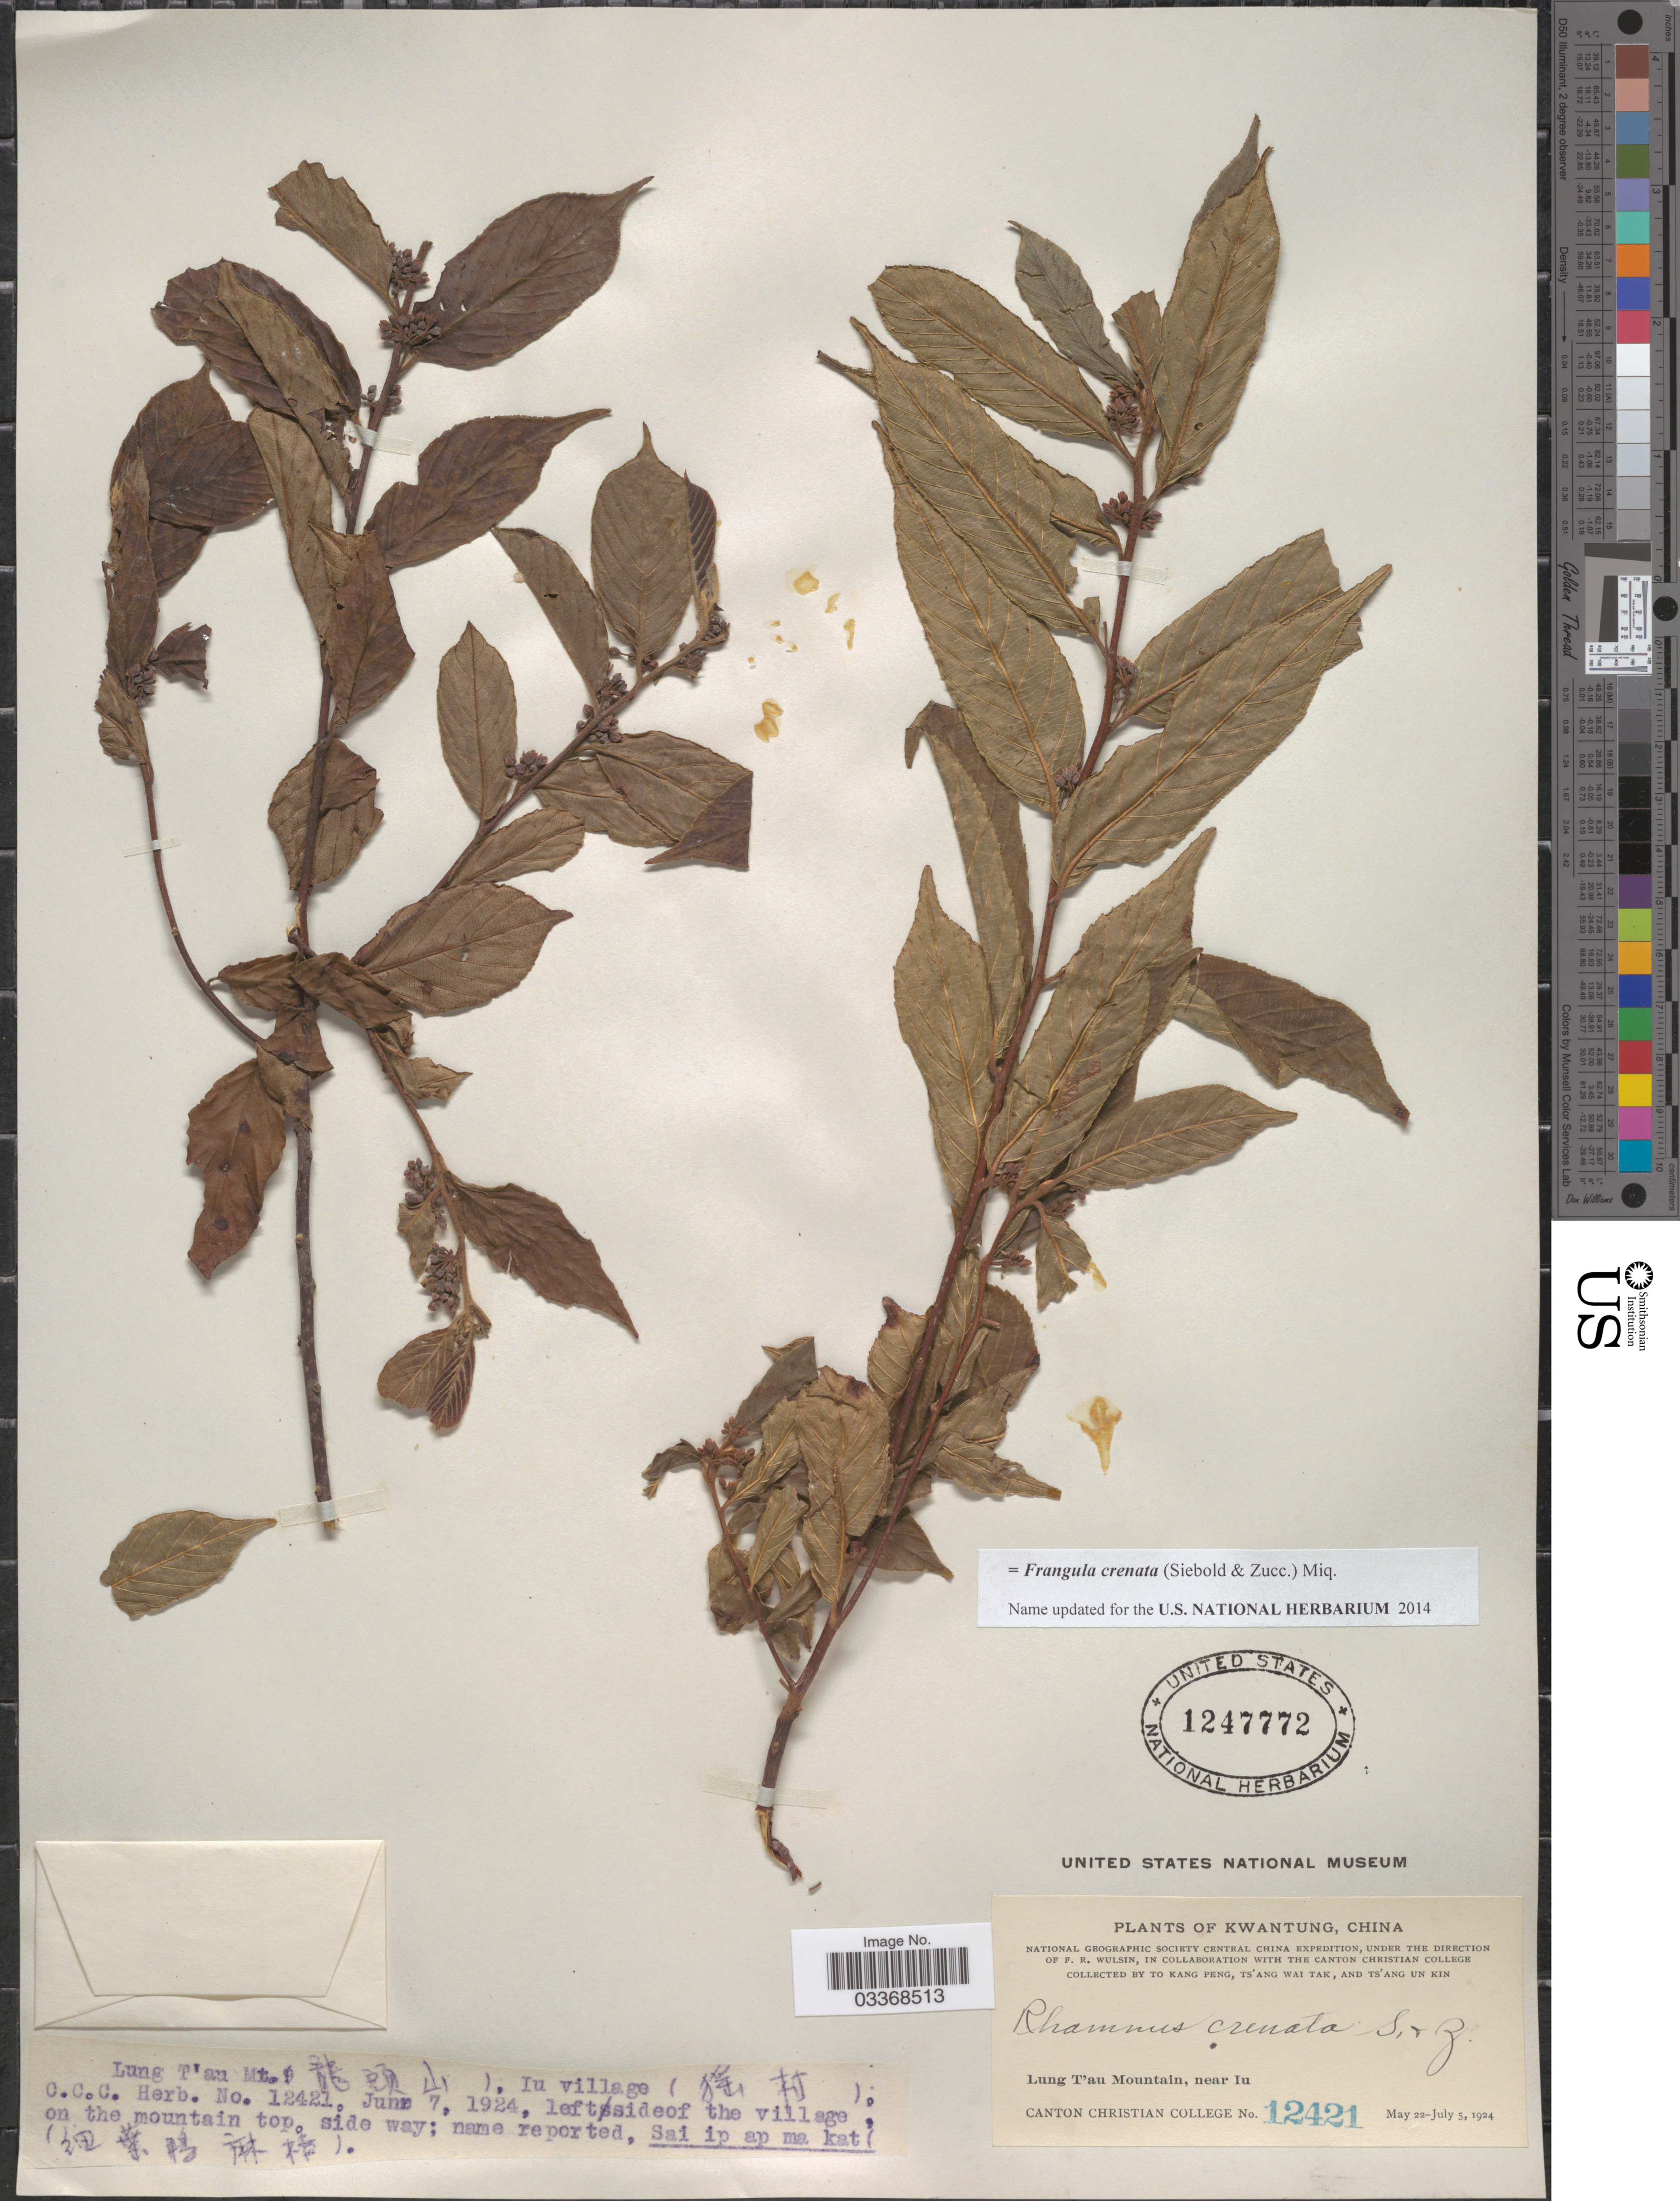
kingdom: Plantae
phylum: Tracheophyta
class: Magnoliopsida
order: Rosales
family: Rhamnaceae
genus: Frangula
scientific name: Frangula crenata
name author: (Siebold & Zucc.) Miq.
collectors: Kang Peng To, W. T. Tsang & Ts' Ang Un Kin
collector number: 12421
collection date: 1924-06-07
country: China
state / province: Guangdong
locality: Kwantung. Lung T'au Mt. X, Iu village (X). Left side of the village, on the mountain top, side way.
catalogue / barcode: US 1247772